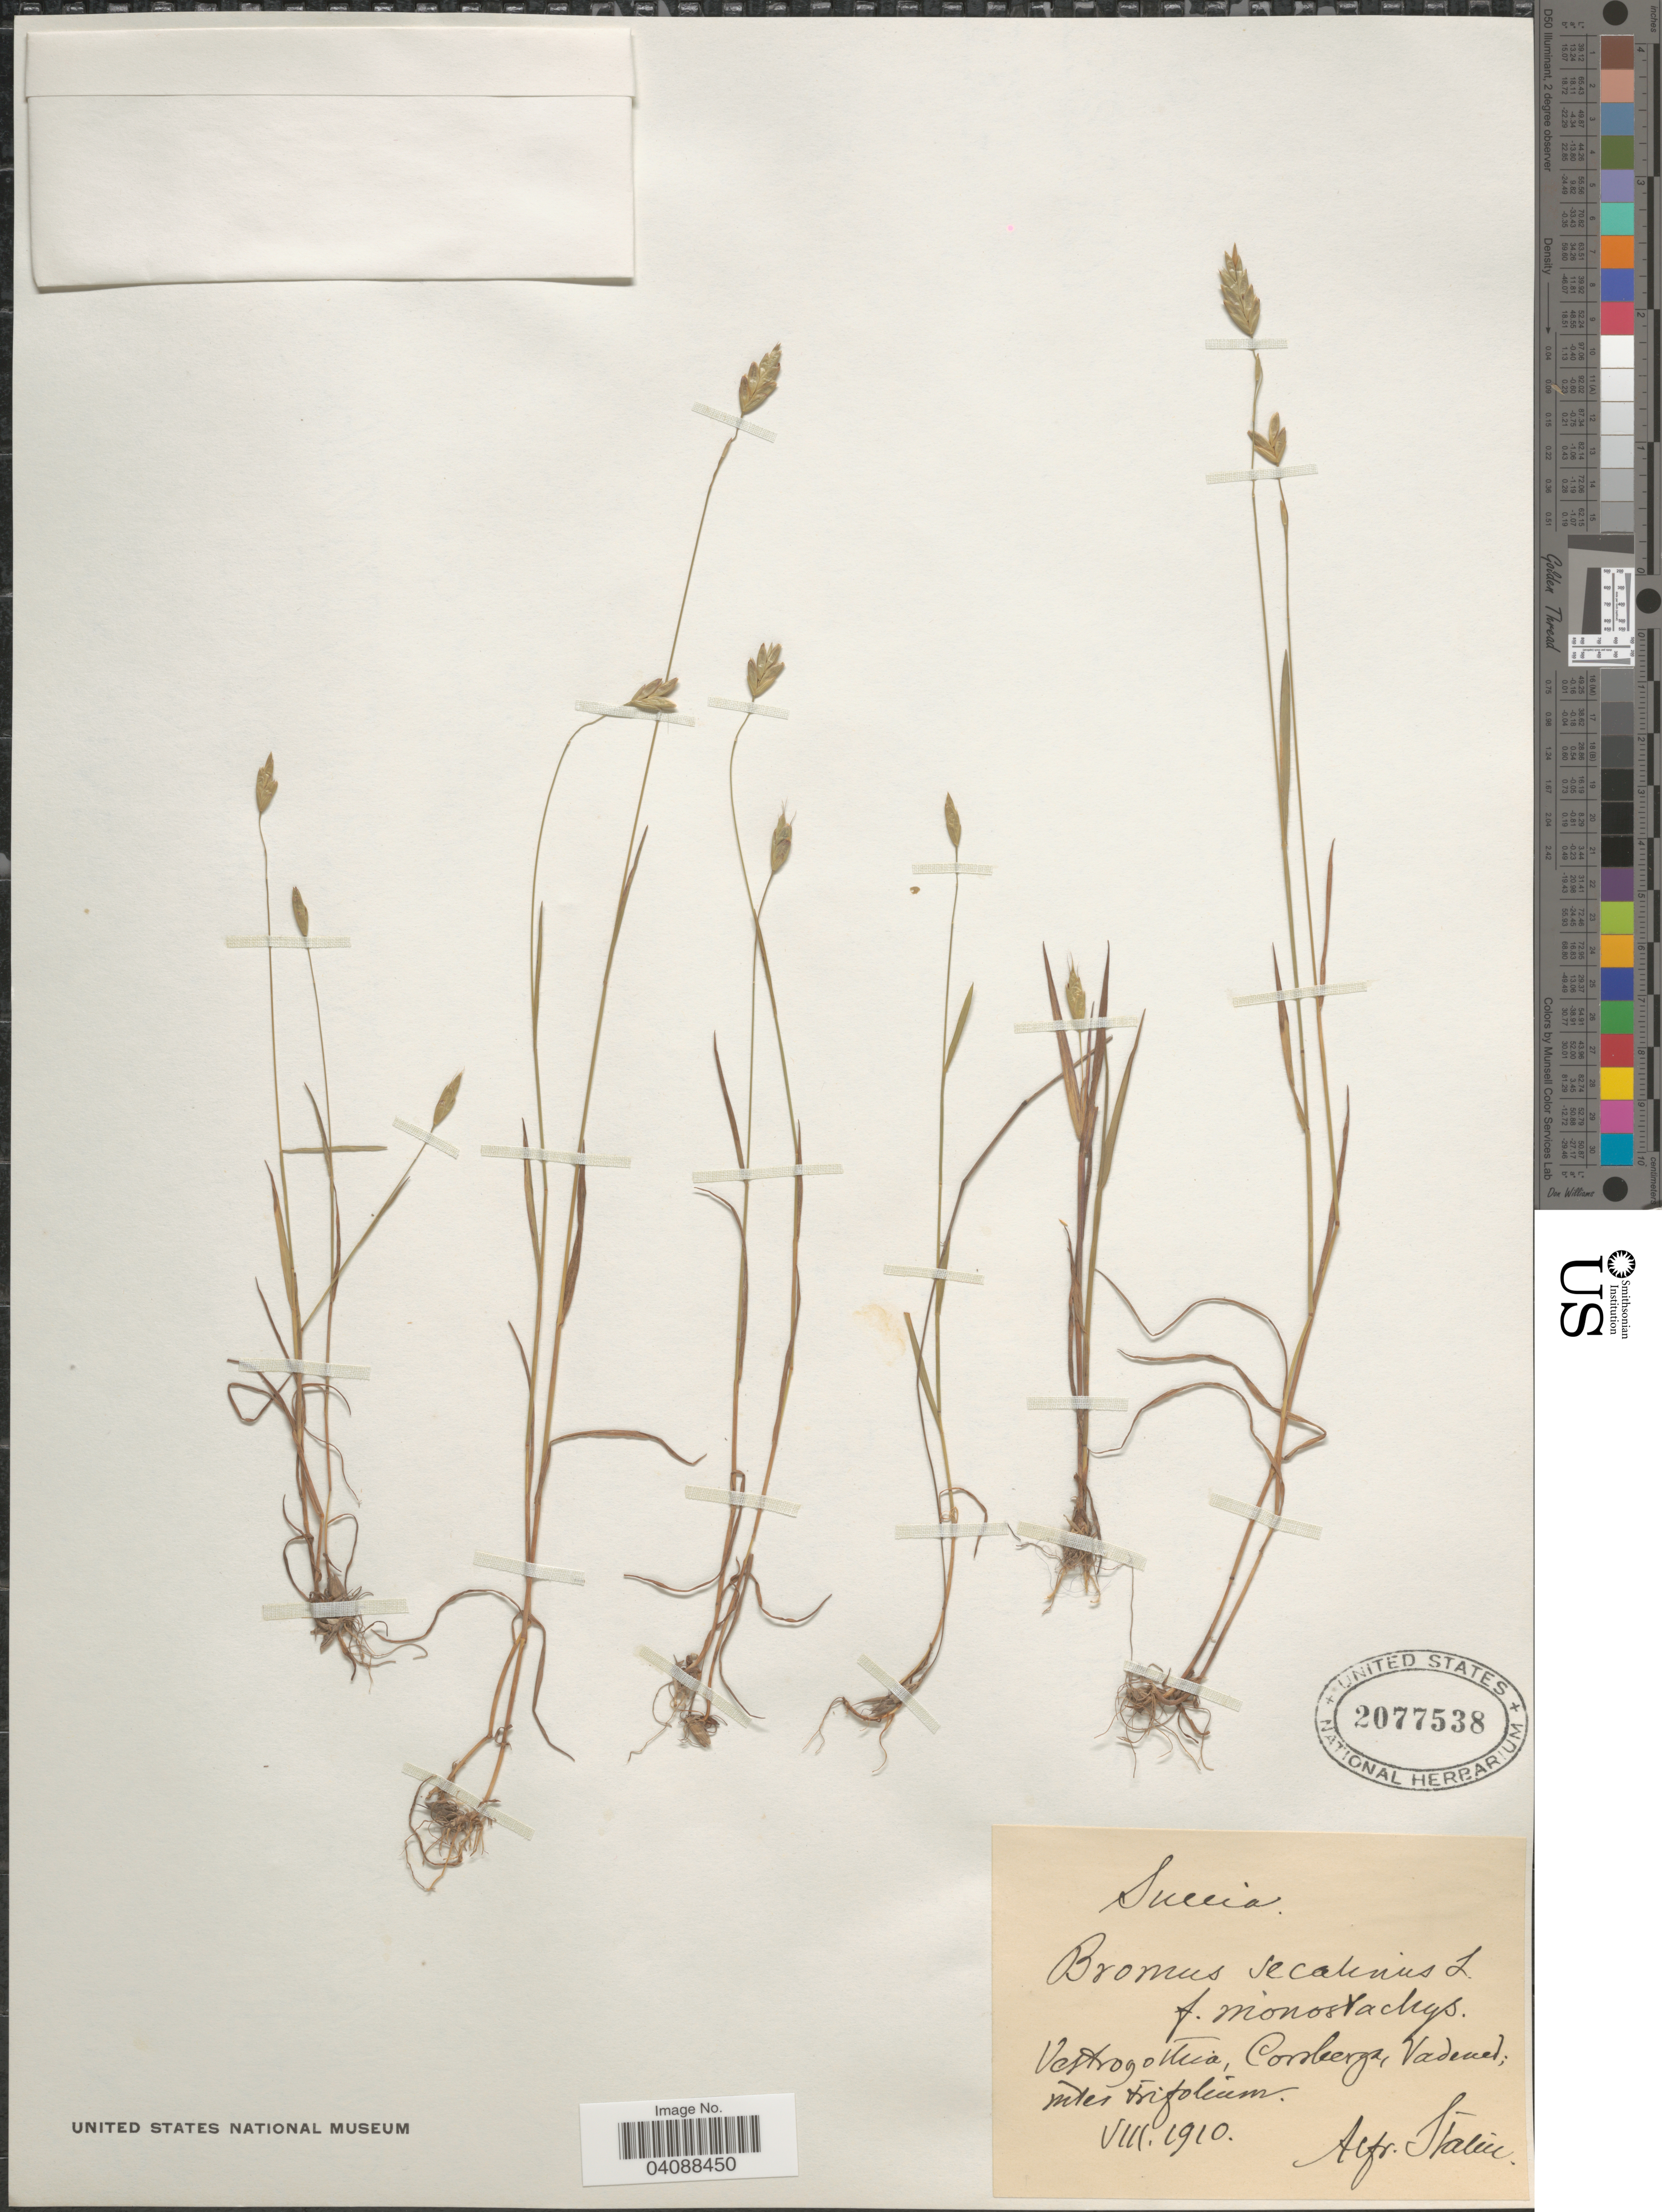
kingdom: Plantae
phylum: Tracheophyta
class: Liliopsida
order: Poales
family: Poaceae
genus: Bromus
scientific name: Bromus secalinus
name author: L.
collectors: A. Stalin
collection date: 1910-08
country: Sweden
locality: Suecia. Vestrogothia, Corsberga, Vadened. [interpreted]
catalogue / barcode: US 2077538